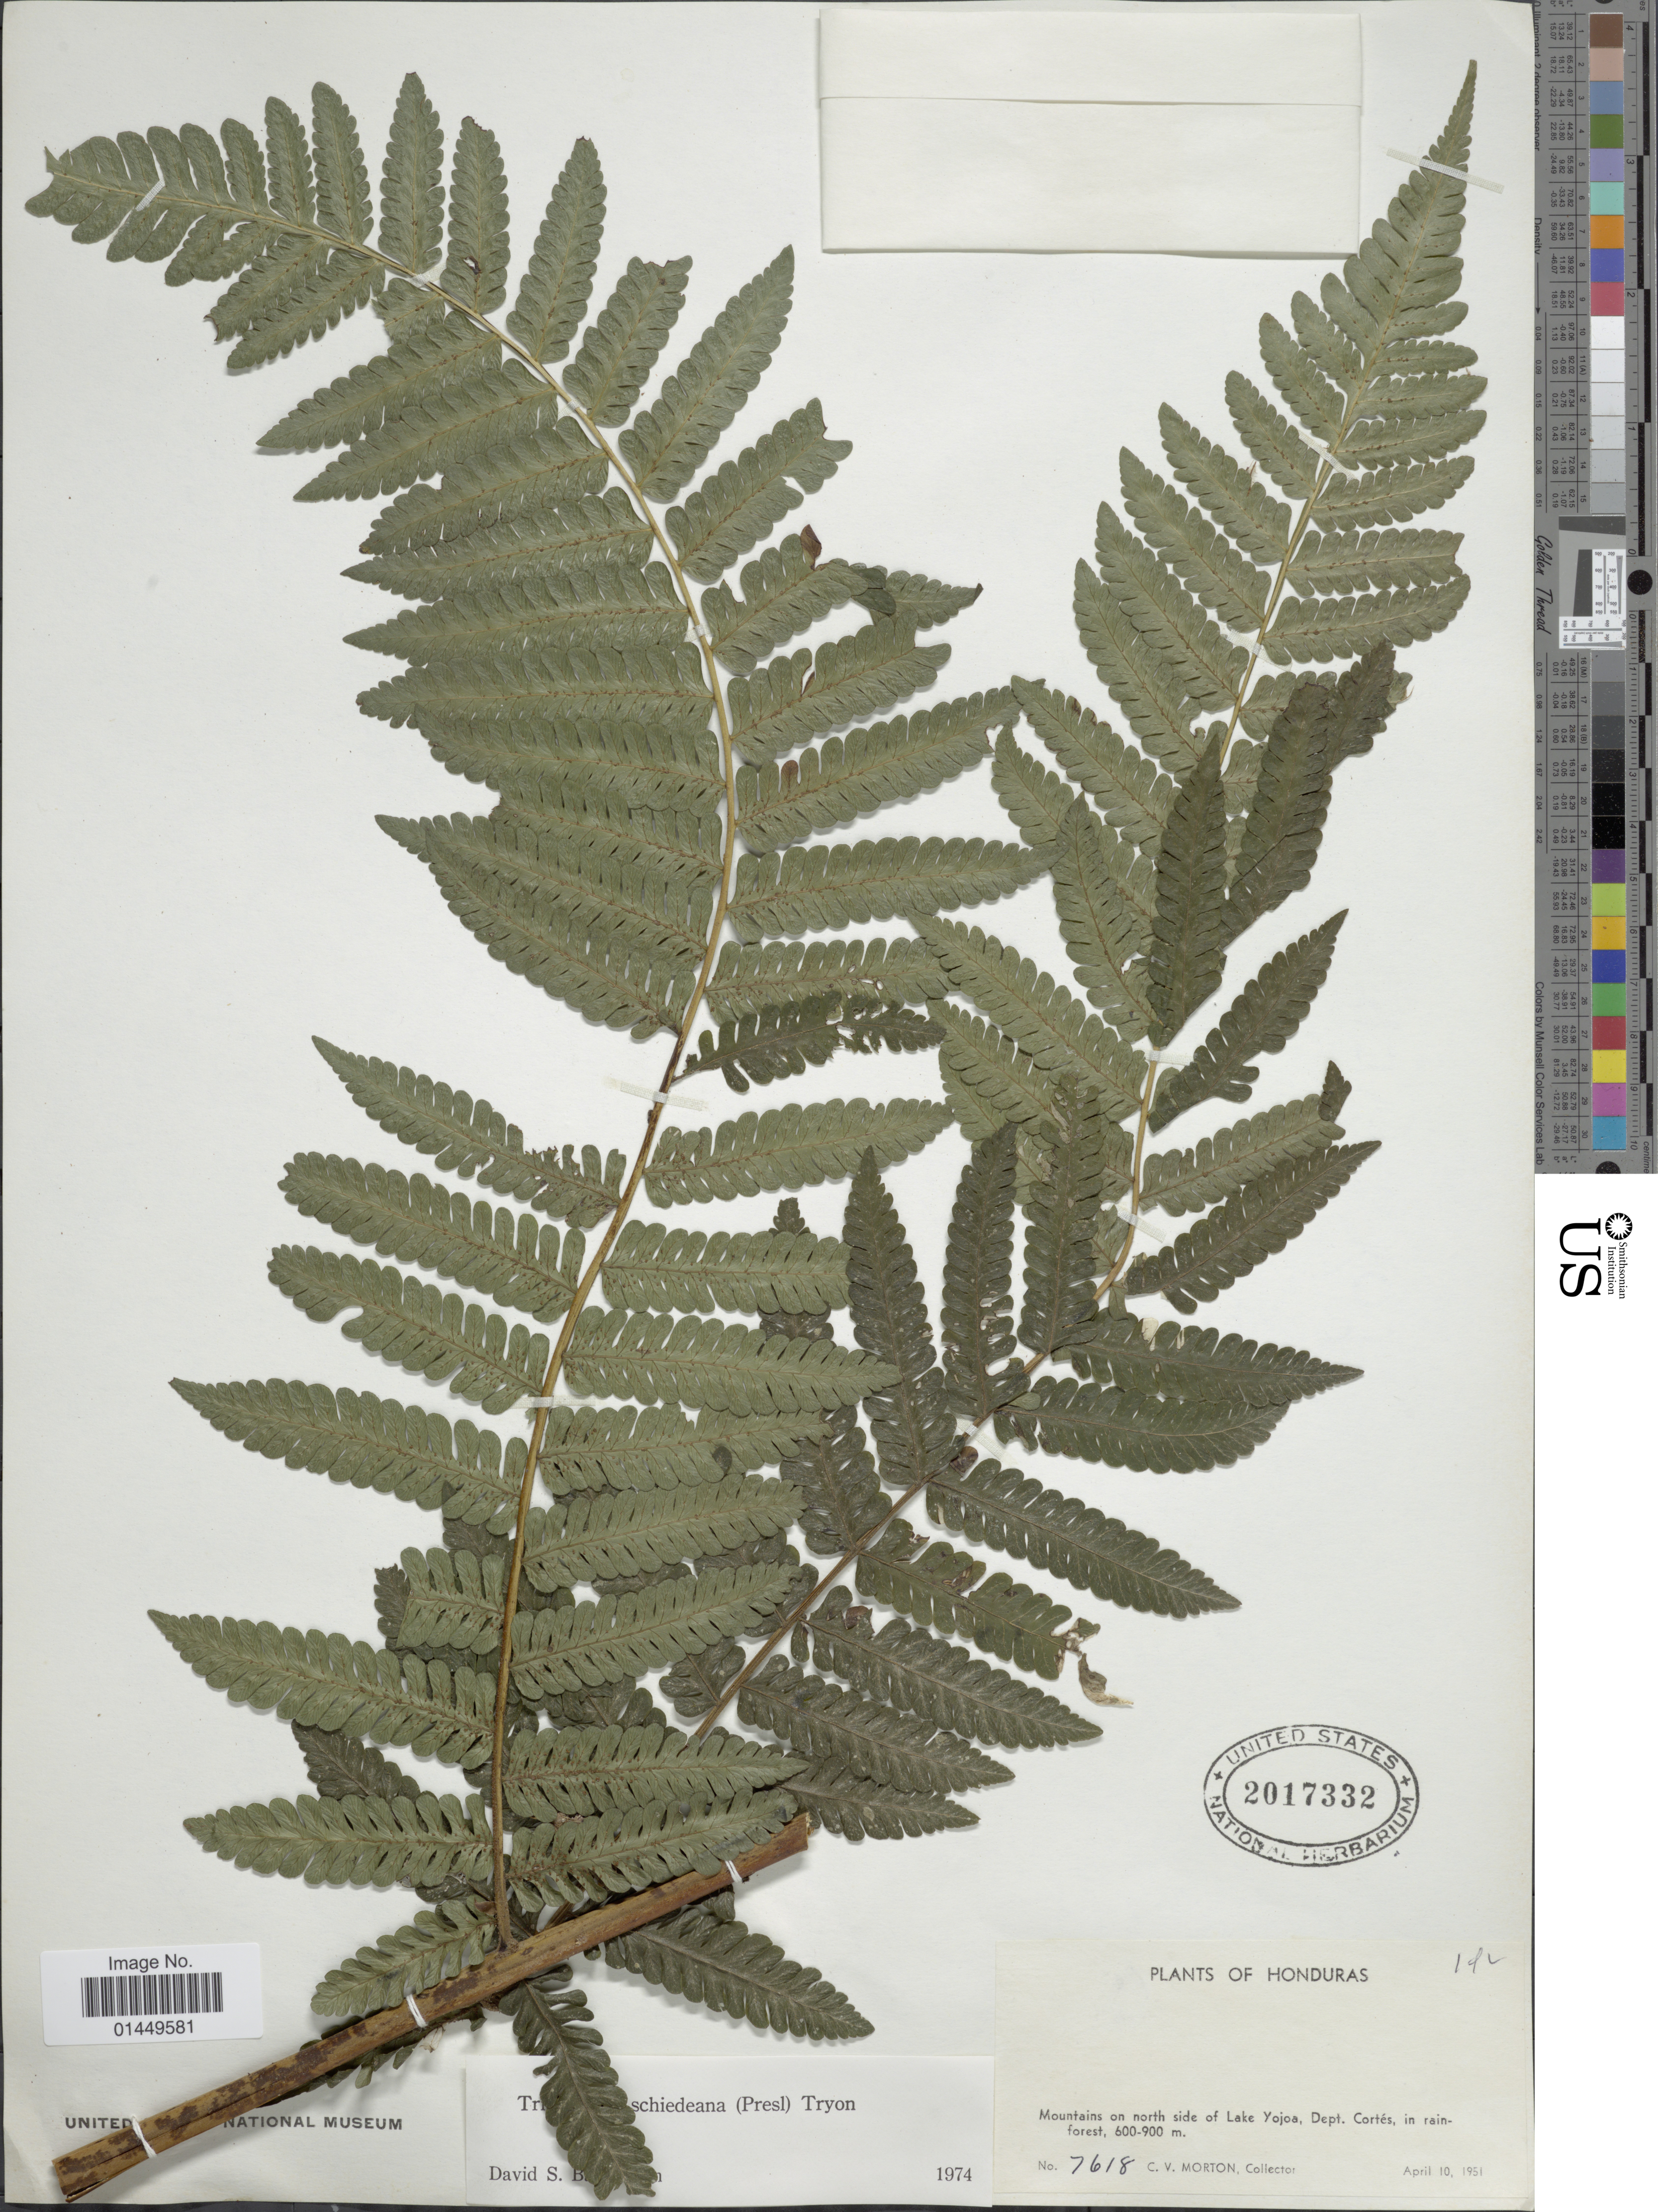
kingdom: Plantae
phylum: Tracheophyta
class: Polypodiopsida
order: Cyatheales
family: Cyatheaceae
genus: Cyathea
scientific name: Cyathea schiedeana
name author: (C. Presl) Domin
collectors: C. V. Morton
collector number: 7618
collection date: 1951-04-10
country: Honduras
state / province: Cortés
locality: Mountains on north side of Lake Yojoa, Dept. Cortes, in rainforest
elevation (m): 600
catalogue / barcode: US 2017332